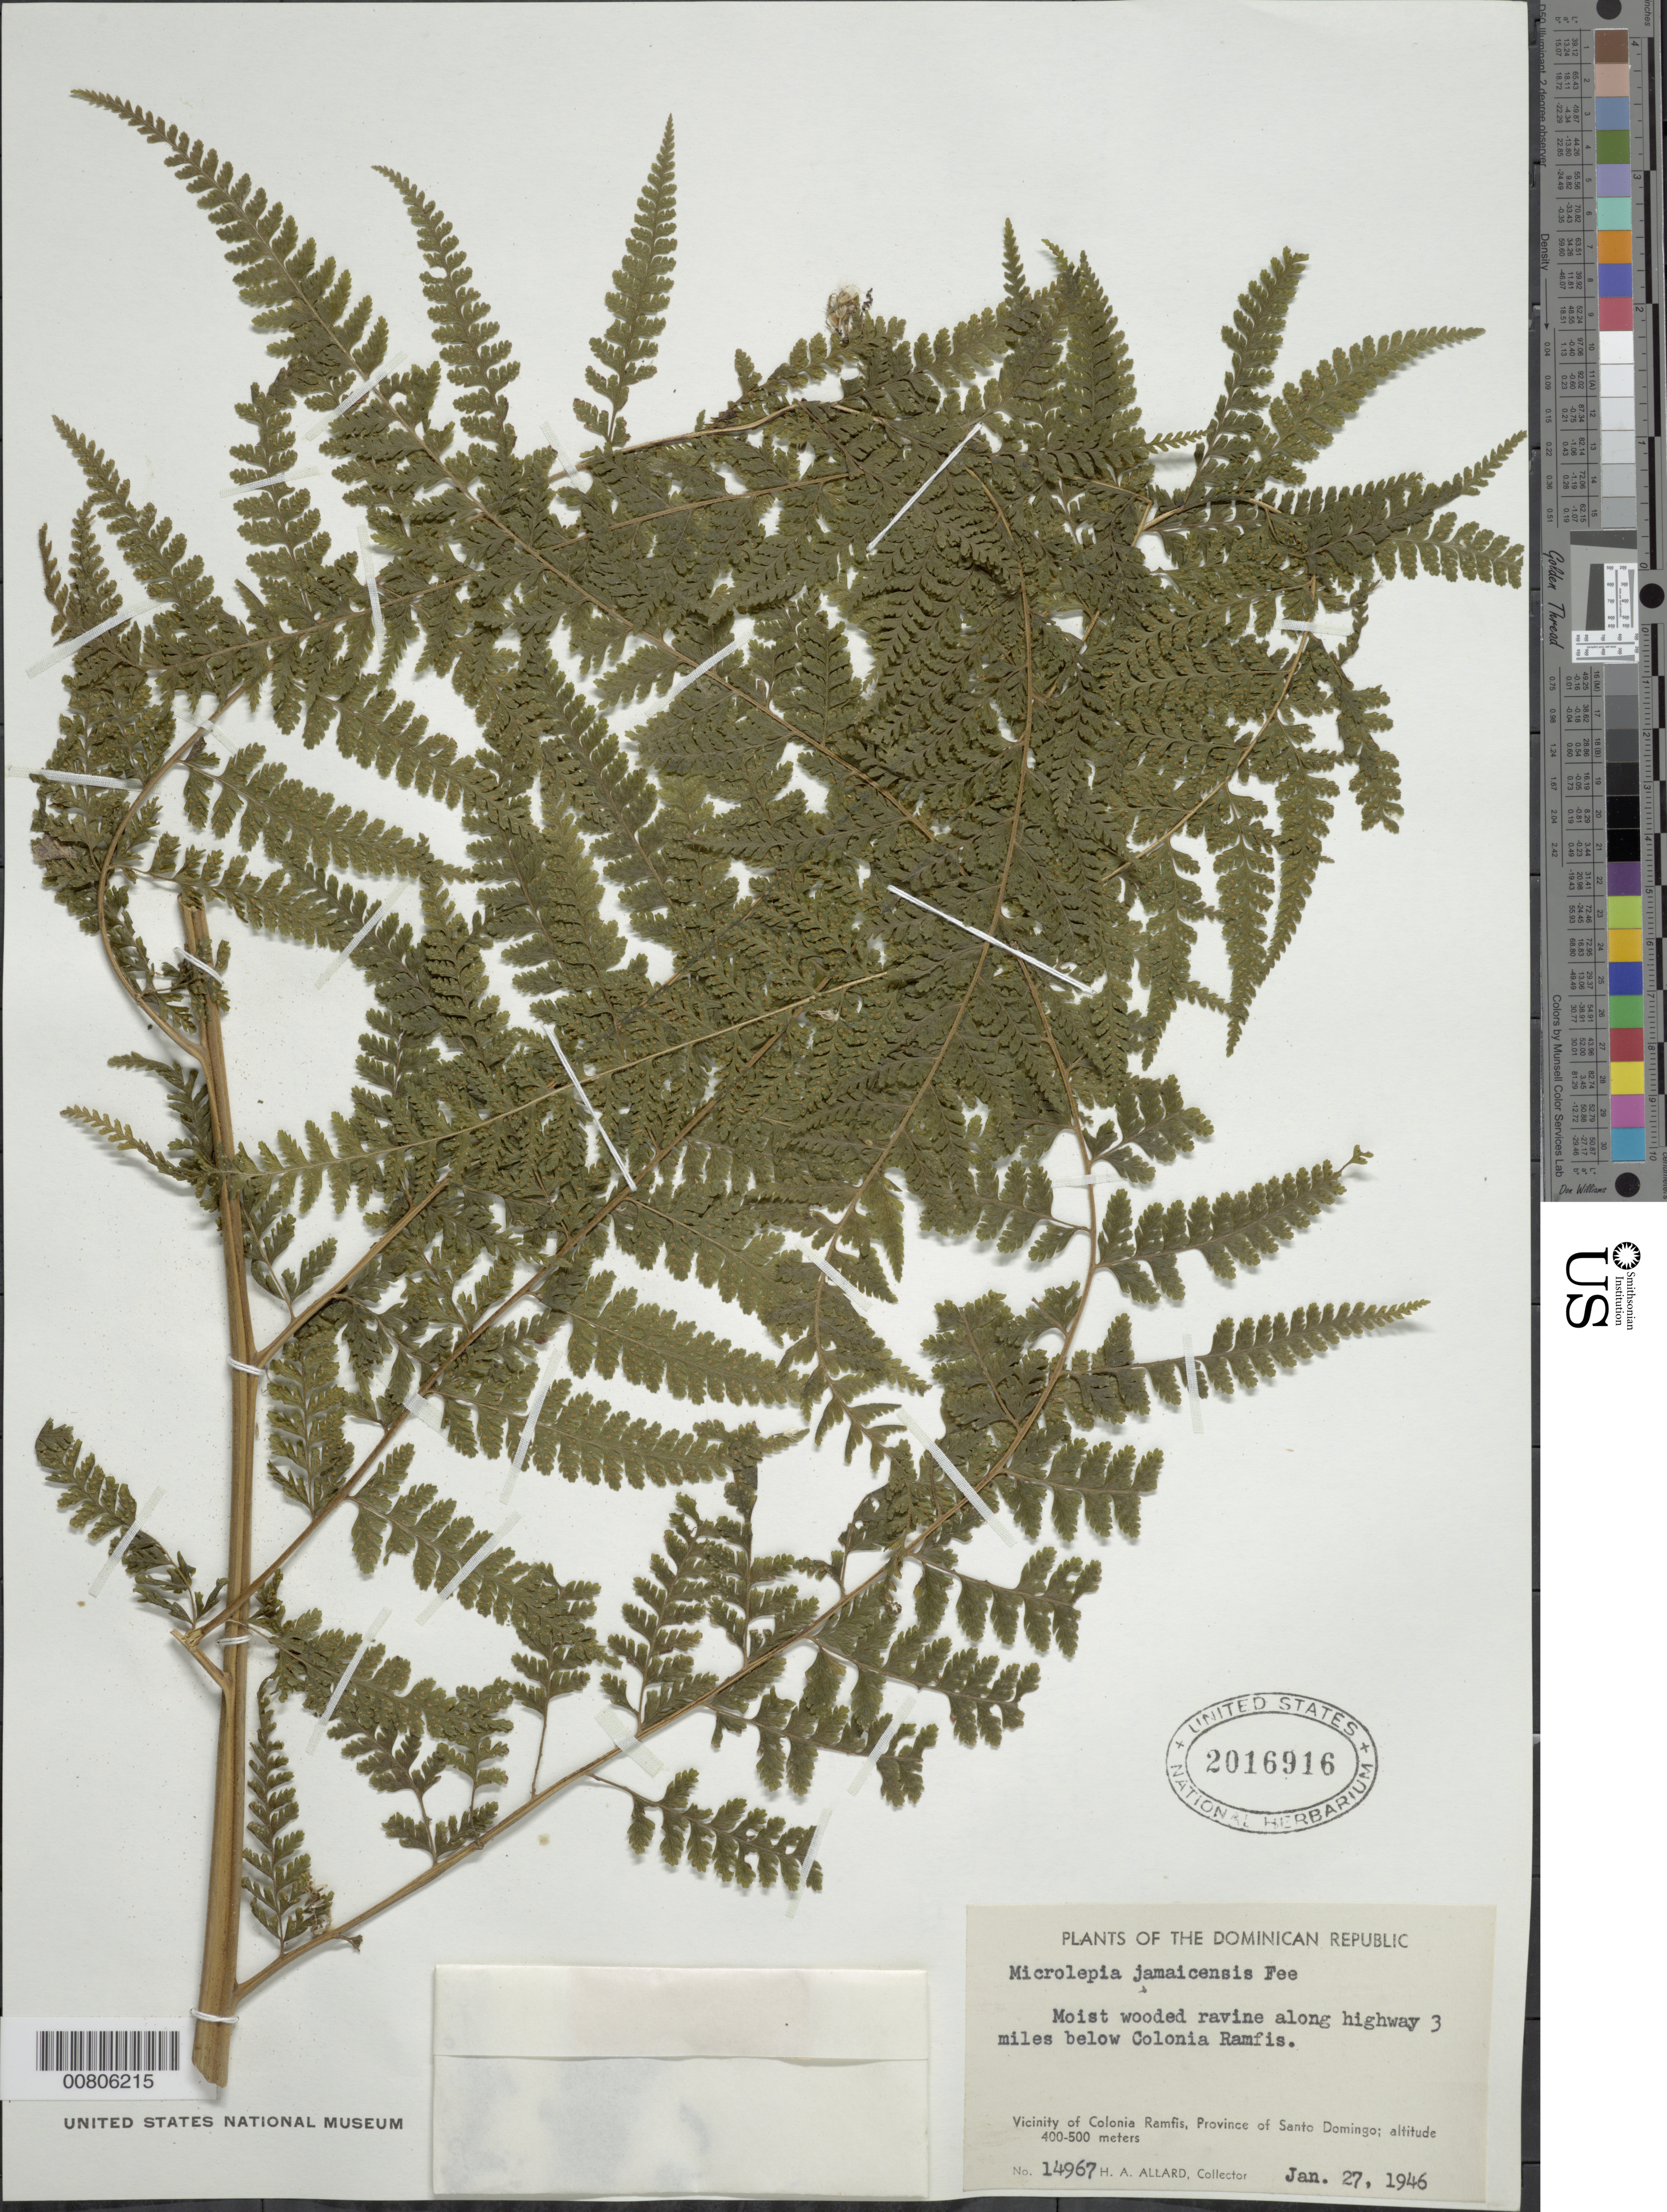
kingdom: Plantae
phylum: Tracheophyta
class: Polypodiopsida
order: Polypodiales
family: Dennstaedtiaceae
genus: Microlepia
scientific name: Microlepia jamaicensis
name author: (Hook.) Fée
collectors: H. A. Allard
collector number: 14967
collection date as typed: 27 Jan 1946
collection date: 1946-01-27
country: Dominican Republic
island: Hispaniola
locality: Prov. Santo Domingo, 3 miles below Colonia Ramfis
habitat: Moist wooded ravine along highway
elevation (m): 400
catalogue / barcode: US 2016916